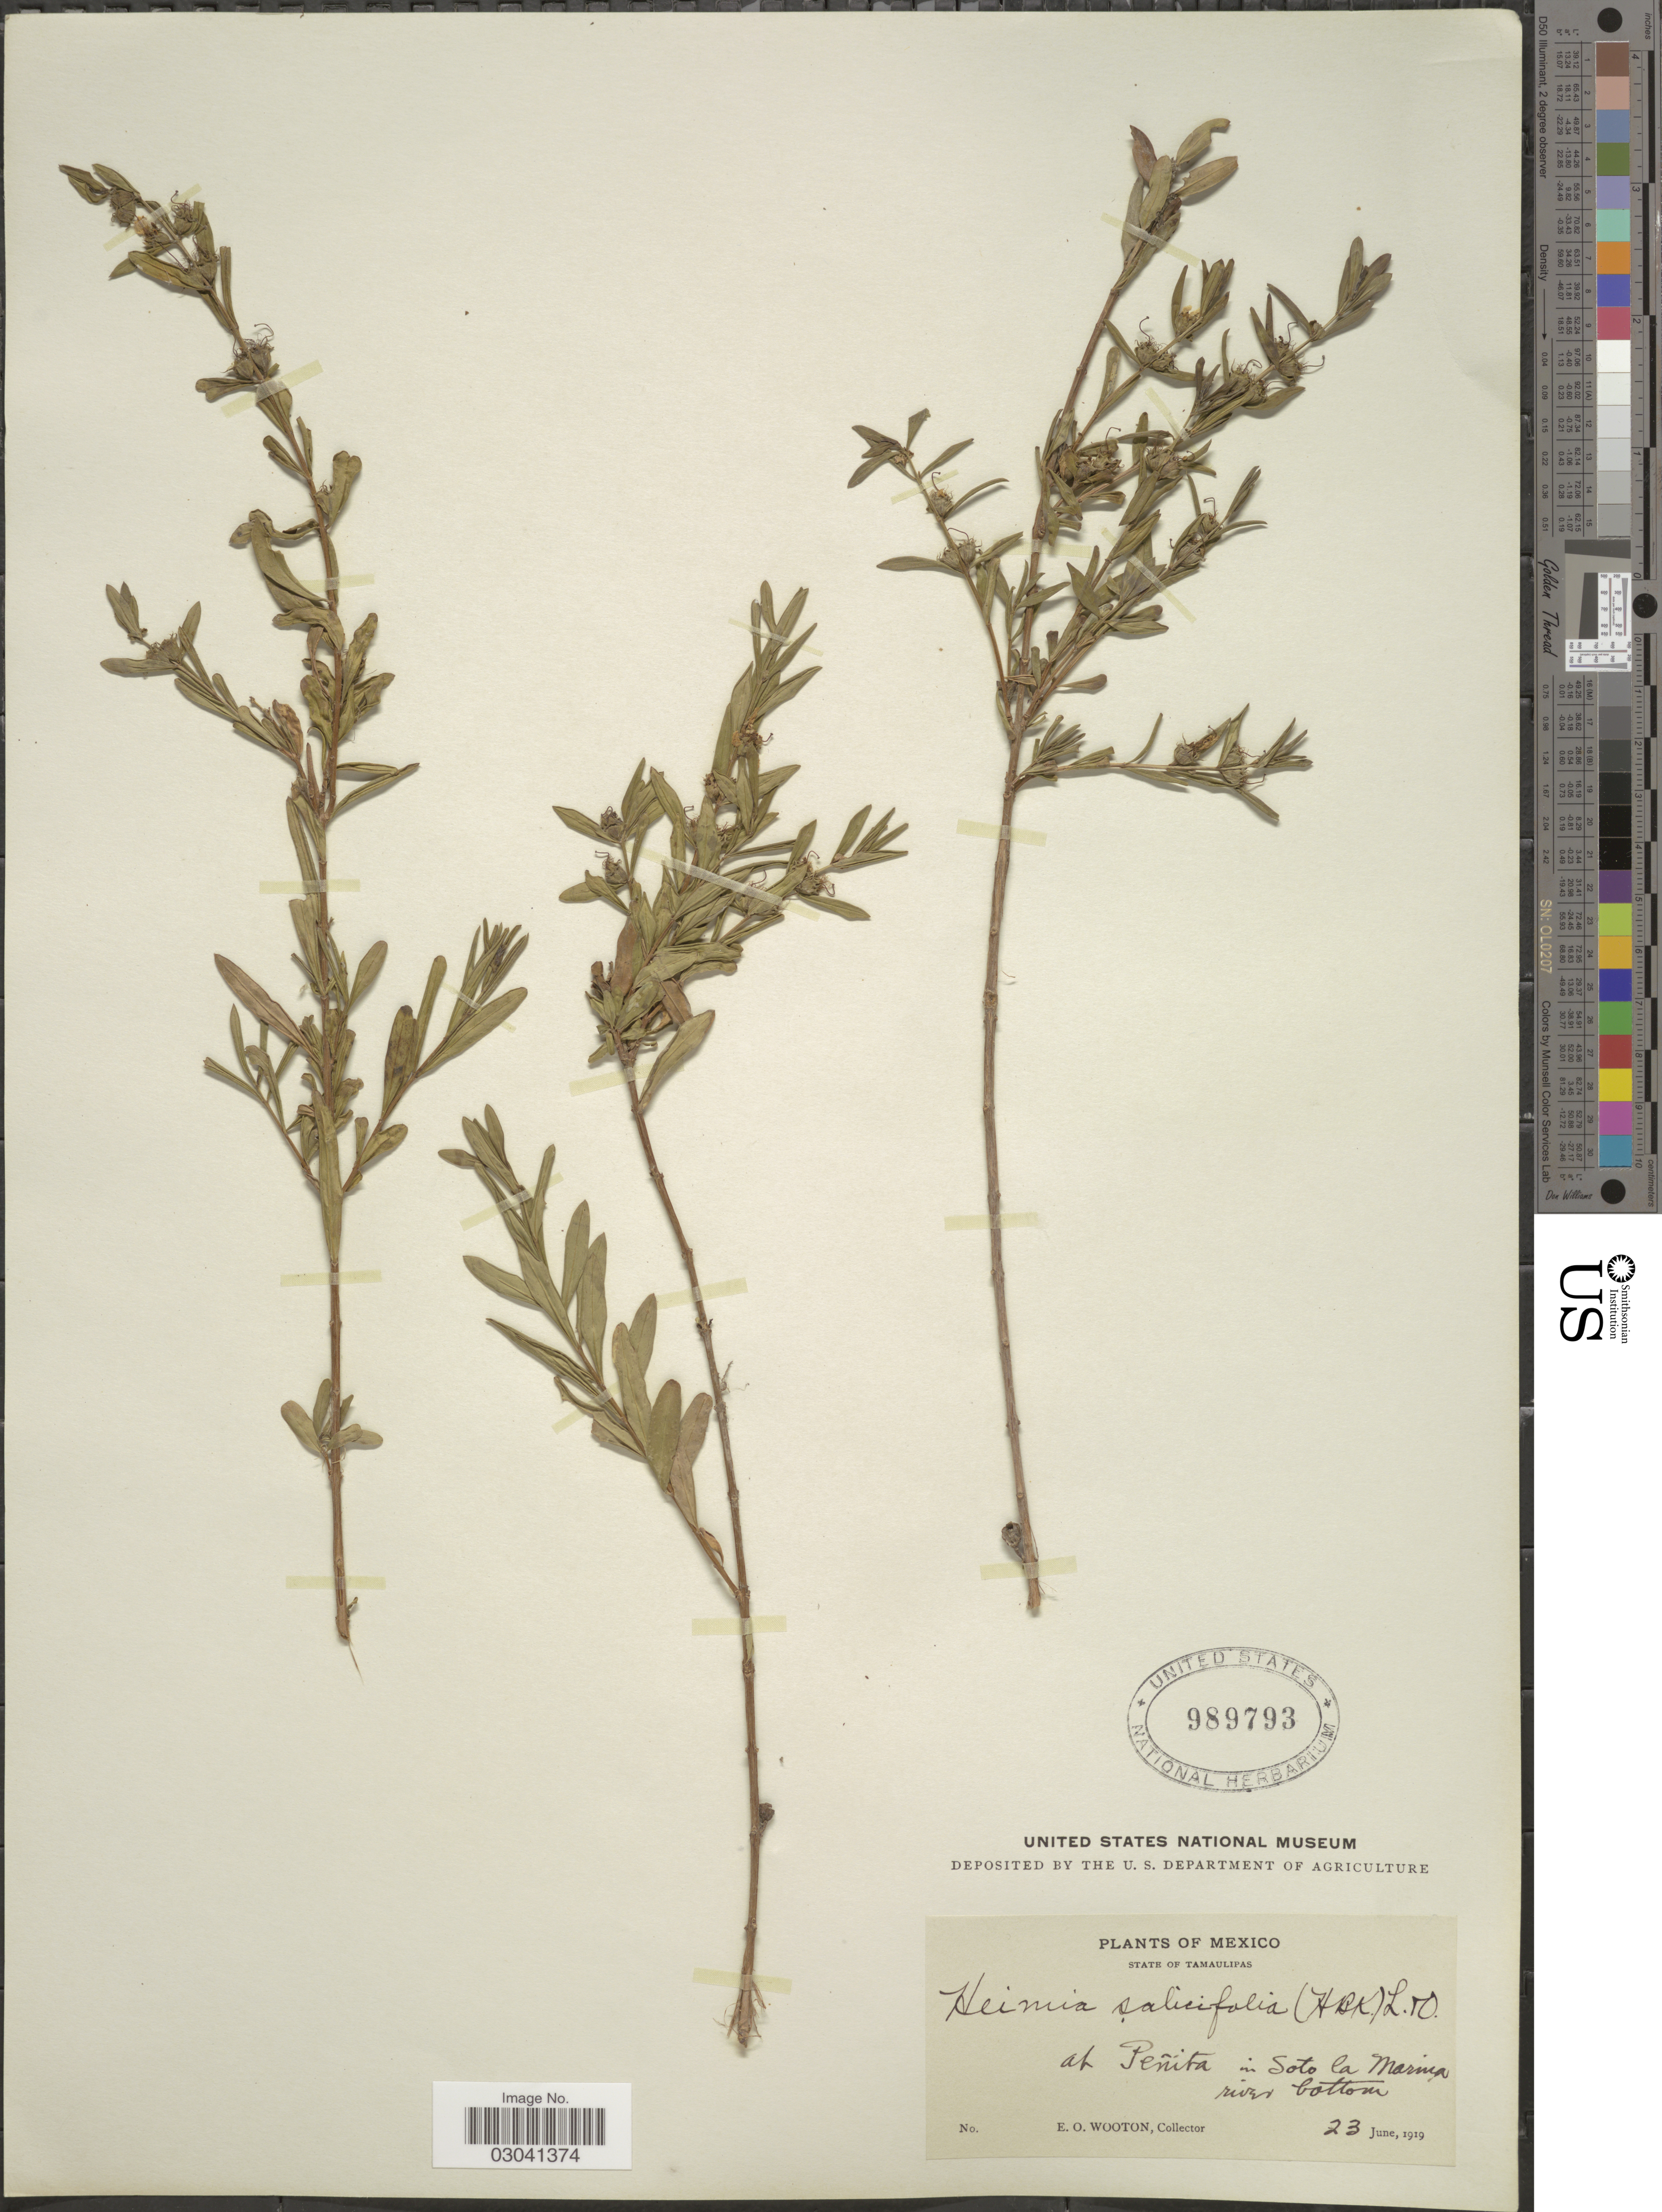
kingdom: Plantae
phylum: Tracheophyta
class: Magnoliopsida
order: Myrtales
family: Lythraceae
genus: Heimia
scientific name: Heimia salicifolia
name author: Link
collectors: E. O. Wooton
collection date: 1919-06-23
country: Mexico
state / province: Tamaulipas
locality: At Peñita in Soto la Marina, river bottom.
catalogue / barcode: US 989793